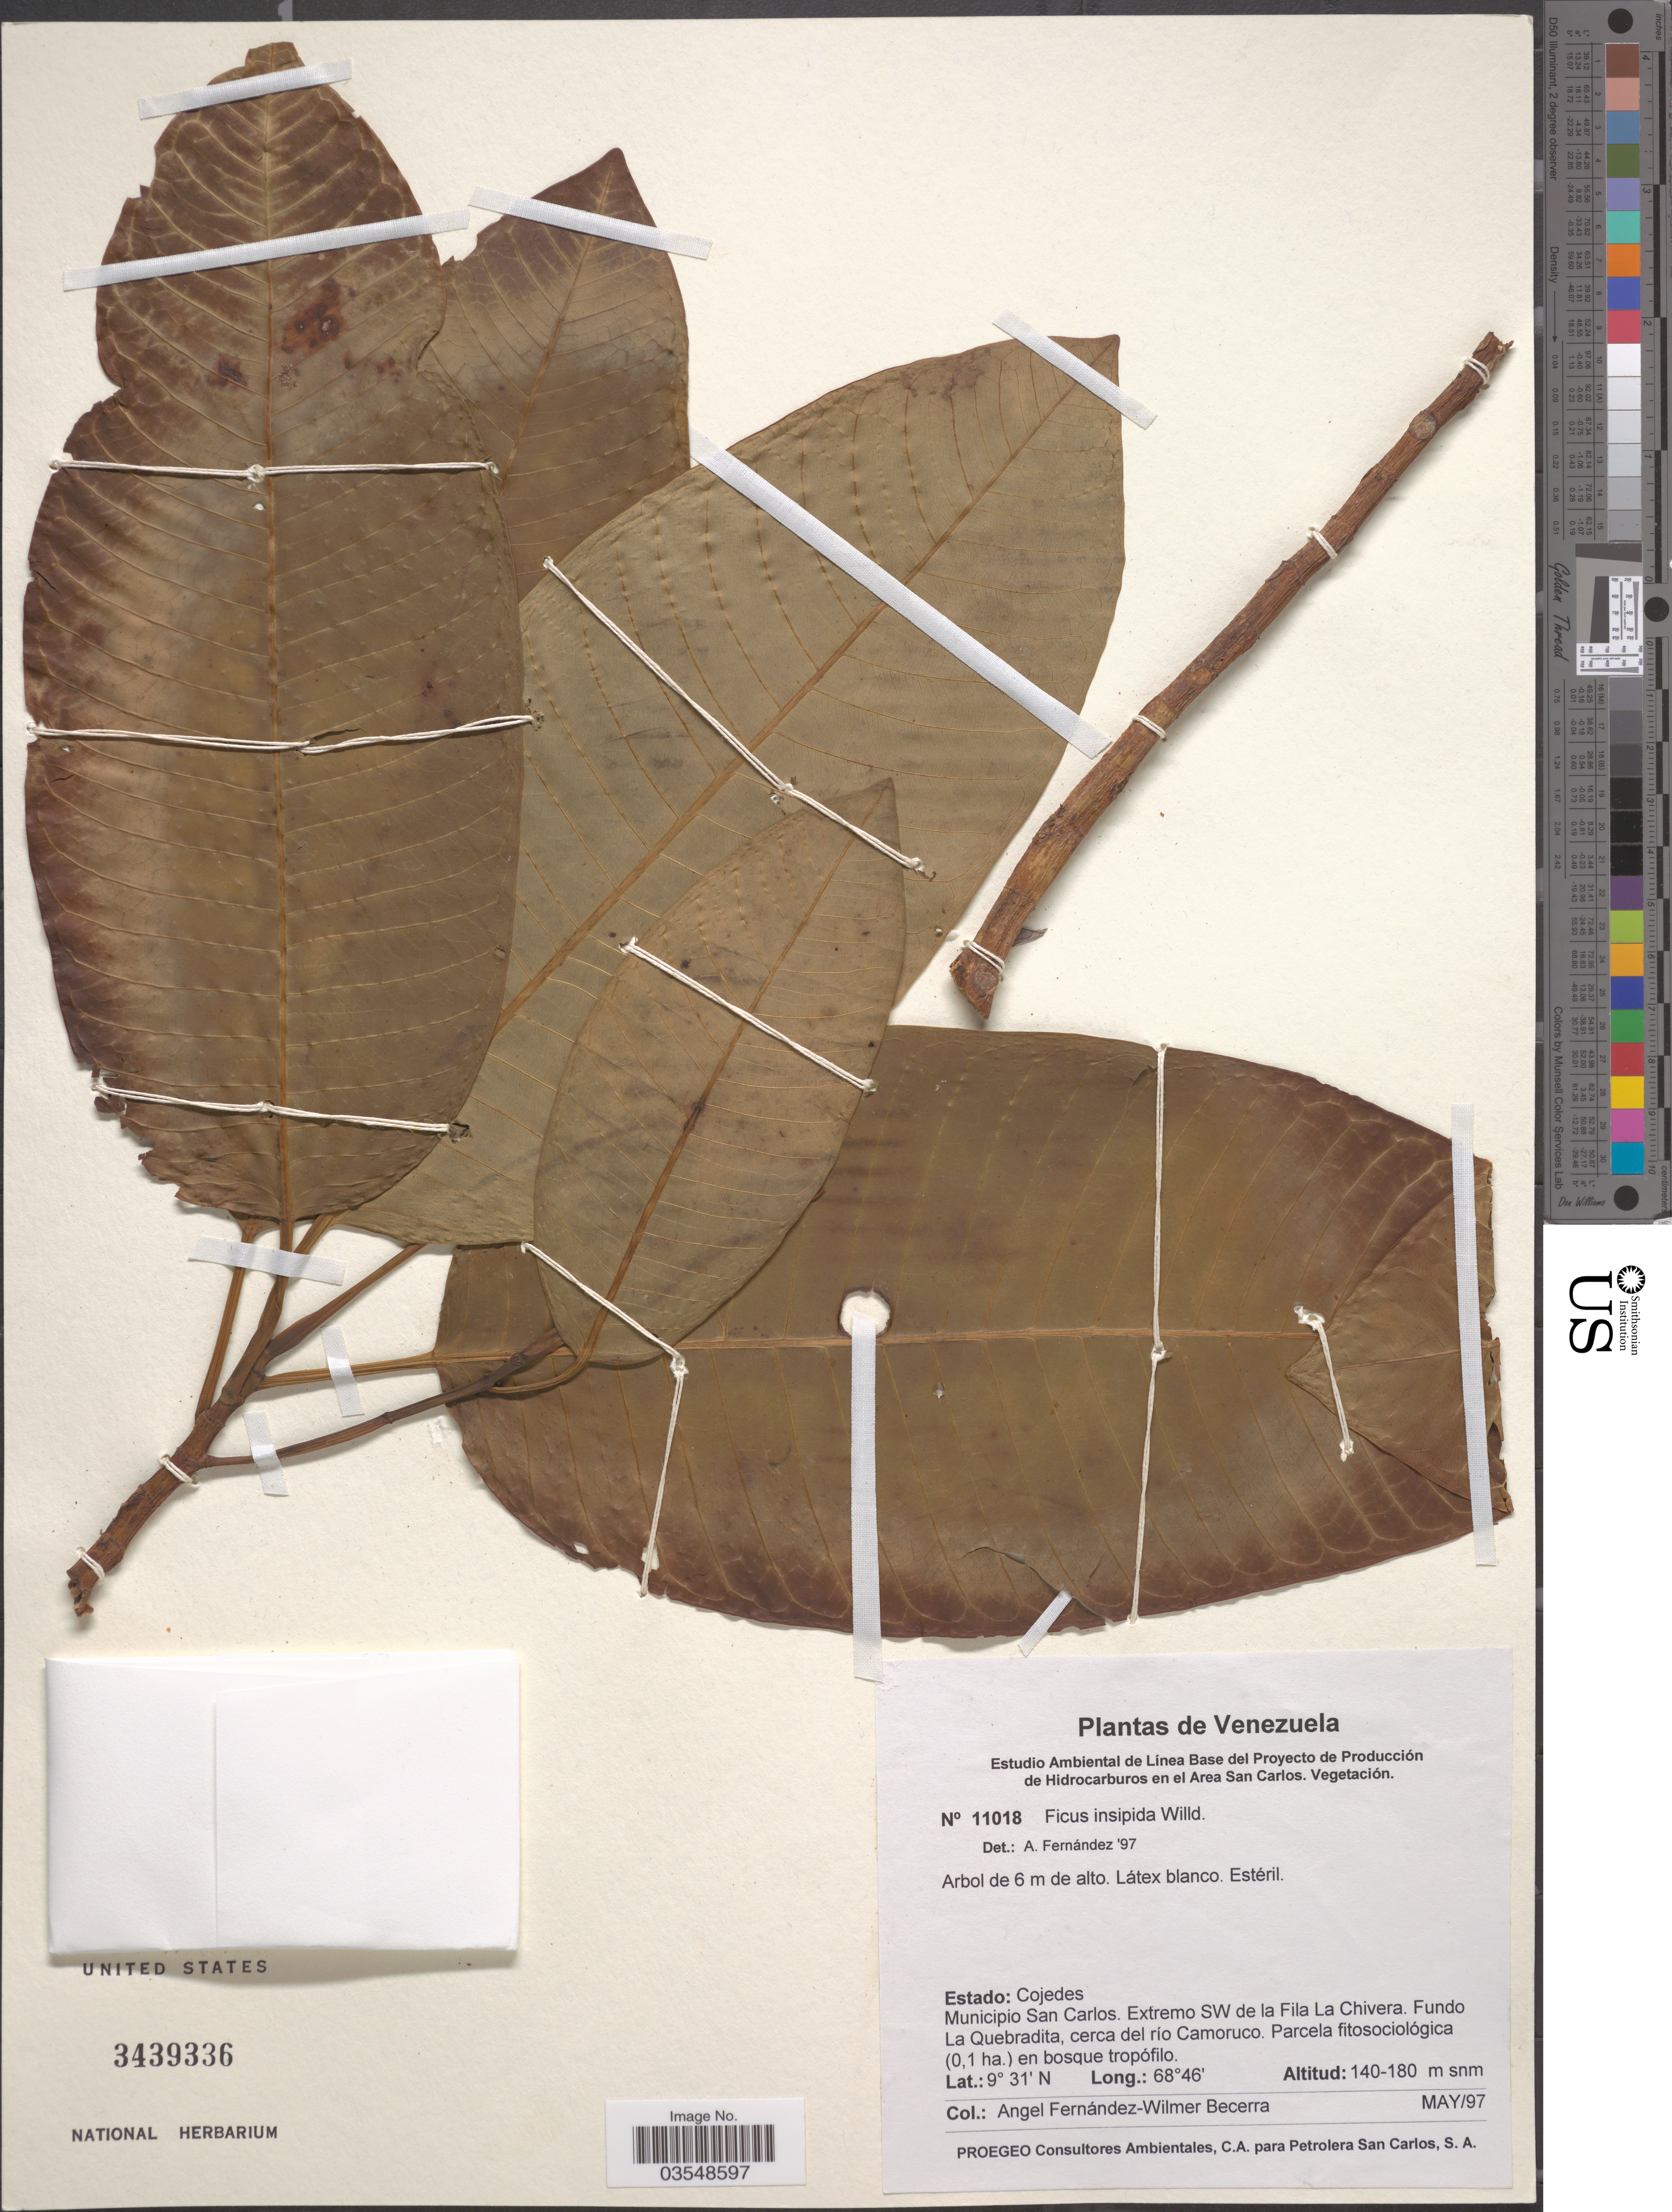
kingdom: Plantae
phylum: Tracheophyta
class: Magnoliopsida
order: Rosales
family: Moraceae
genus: Ficus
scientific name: Ficus insipida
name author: Willd.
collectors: Á. Fernández & W. Becerra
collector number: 11018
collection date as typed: Transcribed d/m/y: /5/97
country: Venezuela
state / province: Cojedes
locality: Municipio San Carlos. Extremo SW de la Fila La Chivera. Fundo La Quebradita, cerca del río Camoruco.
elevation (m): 140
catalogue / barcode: US 3439336